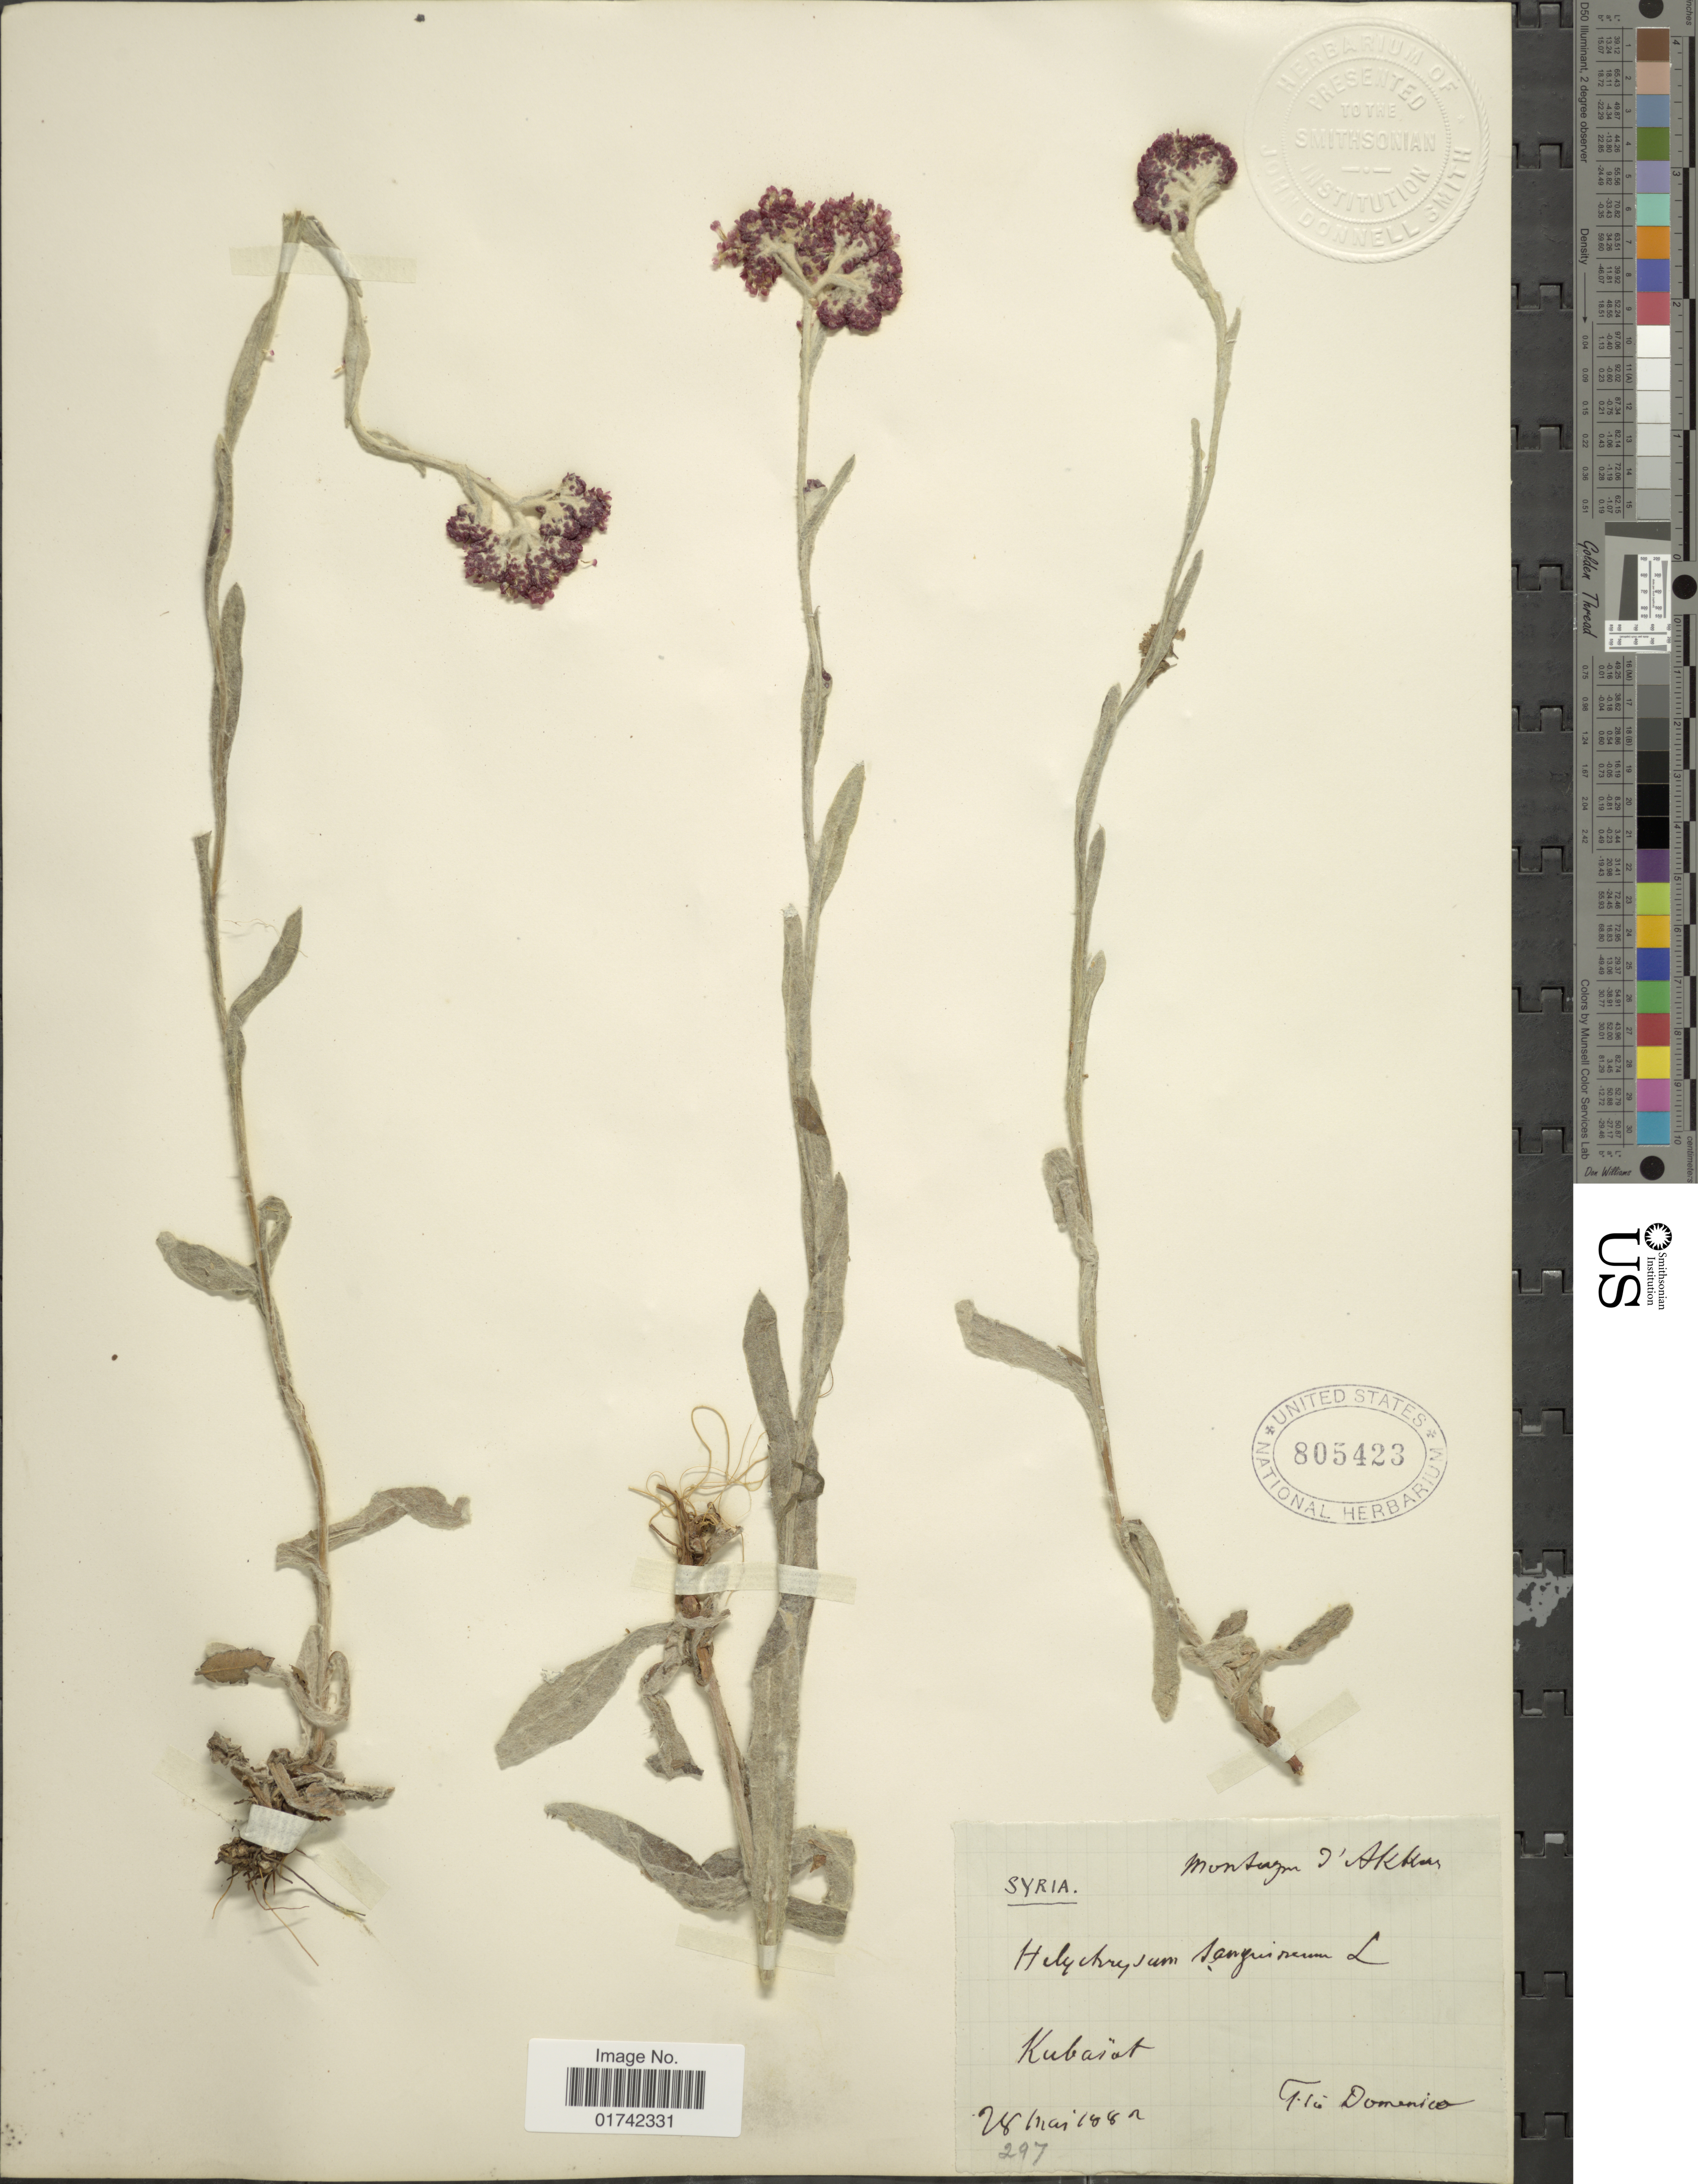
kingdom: Plantae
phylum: Tracheophyta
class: Magnoliopsida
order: Asterales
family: Asteraceae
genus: Helichrysum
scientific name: Helichrysum sanguineum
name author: (L.) Kostel.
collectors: Dominico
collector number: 297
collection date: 1882-05-28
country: Lebanon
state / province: Aakkâr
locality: Montagne de'Akkar, Kubaiat [interpreted]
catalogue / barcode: US 805423